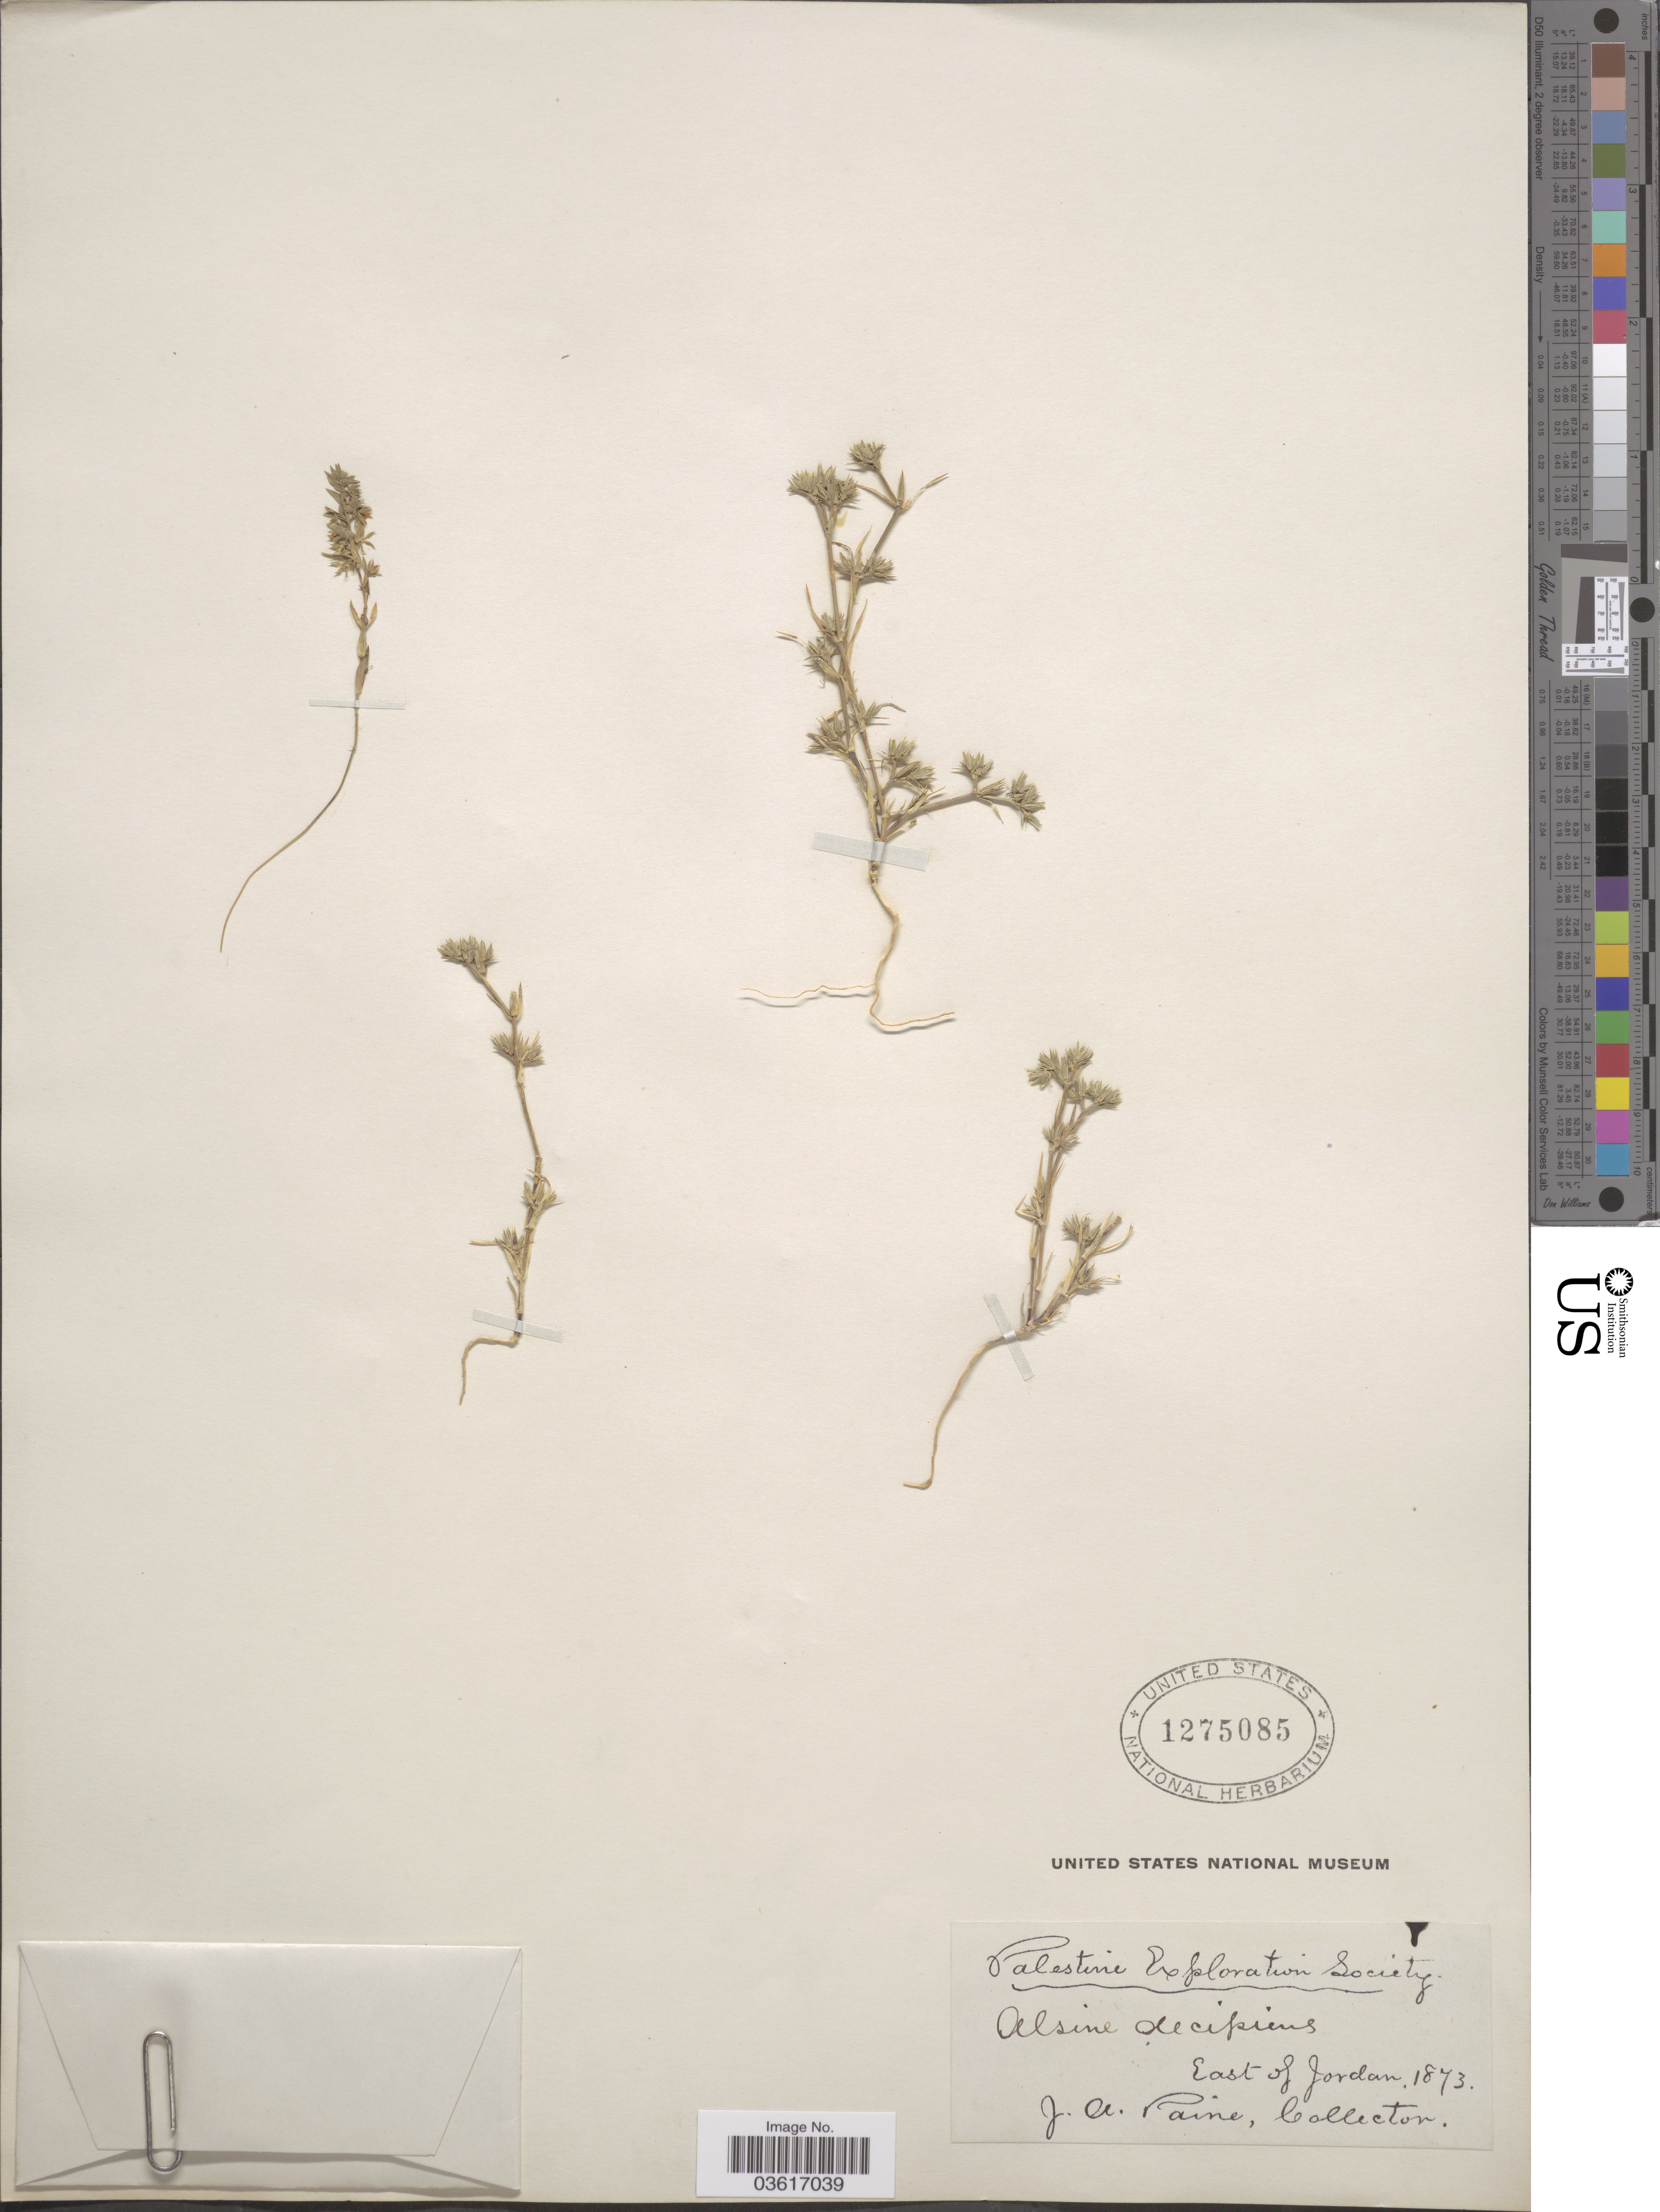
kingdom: Plantae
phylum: Tracheophyta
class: Magnoliopsida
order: Caryophyllales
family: Caryophyllaceae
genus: Minuartia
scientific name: Minuartia decipiens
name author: Bornm.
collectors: J. A. Paine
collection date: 1873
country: Jordan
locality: East of Jordan.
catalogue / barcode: US 1275085